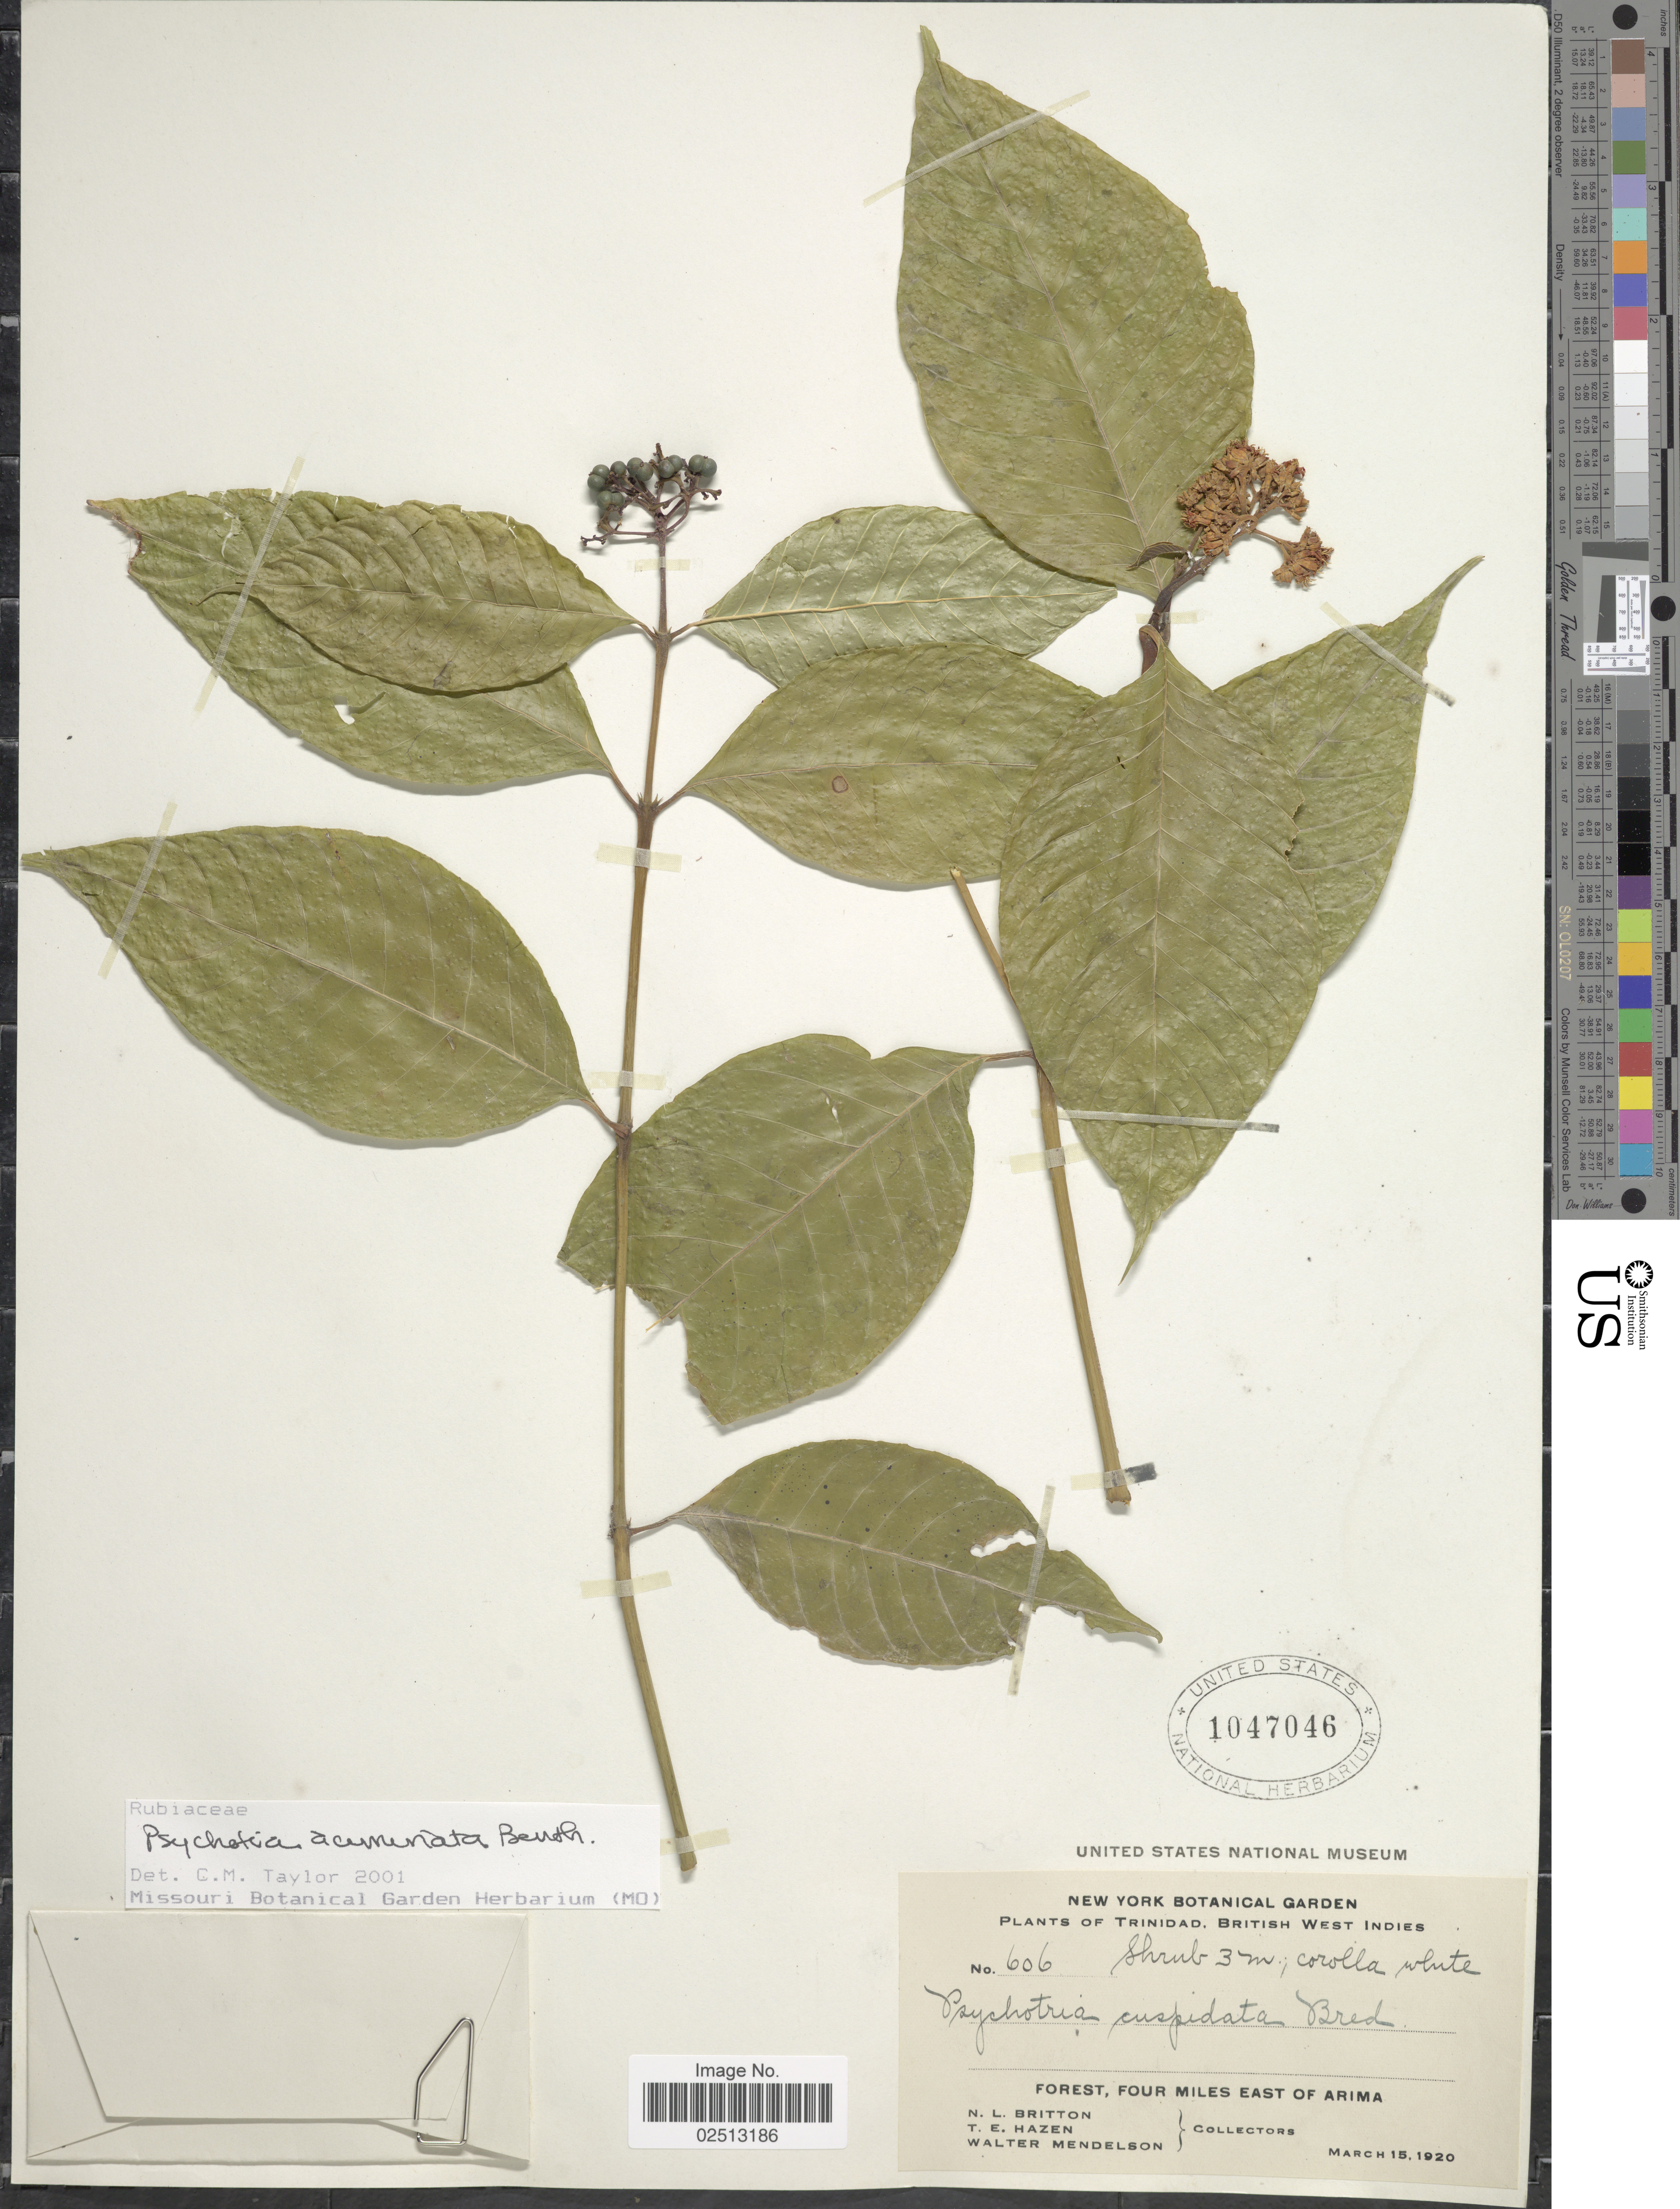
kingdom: Plantae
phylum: Tracheophyta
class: Magnoliopsida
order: Gentianales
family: Rubiaceae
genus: Psychotria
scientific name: Psychotria acuminata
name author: Benth.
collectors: N. Britton, T. E. Hazen & W. Mendelson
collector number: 606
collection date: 1920-03-15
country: Trinidad and Tobago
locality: Trinidad, British West Indies. Forest, Four Miles east of Arima.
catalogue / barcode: US 1047046